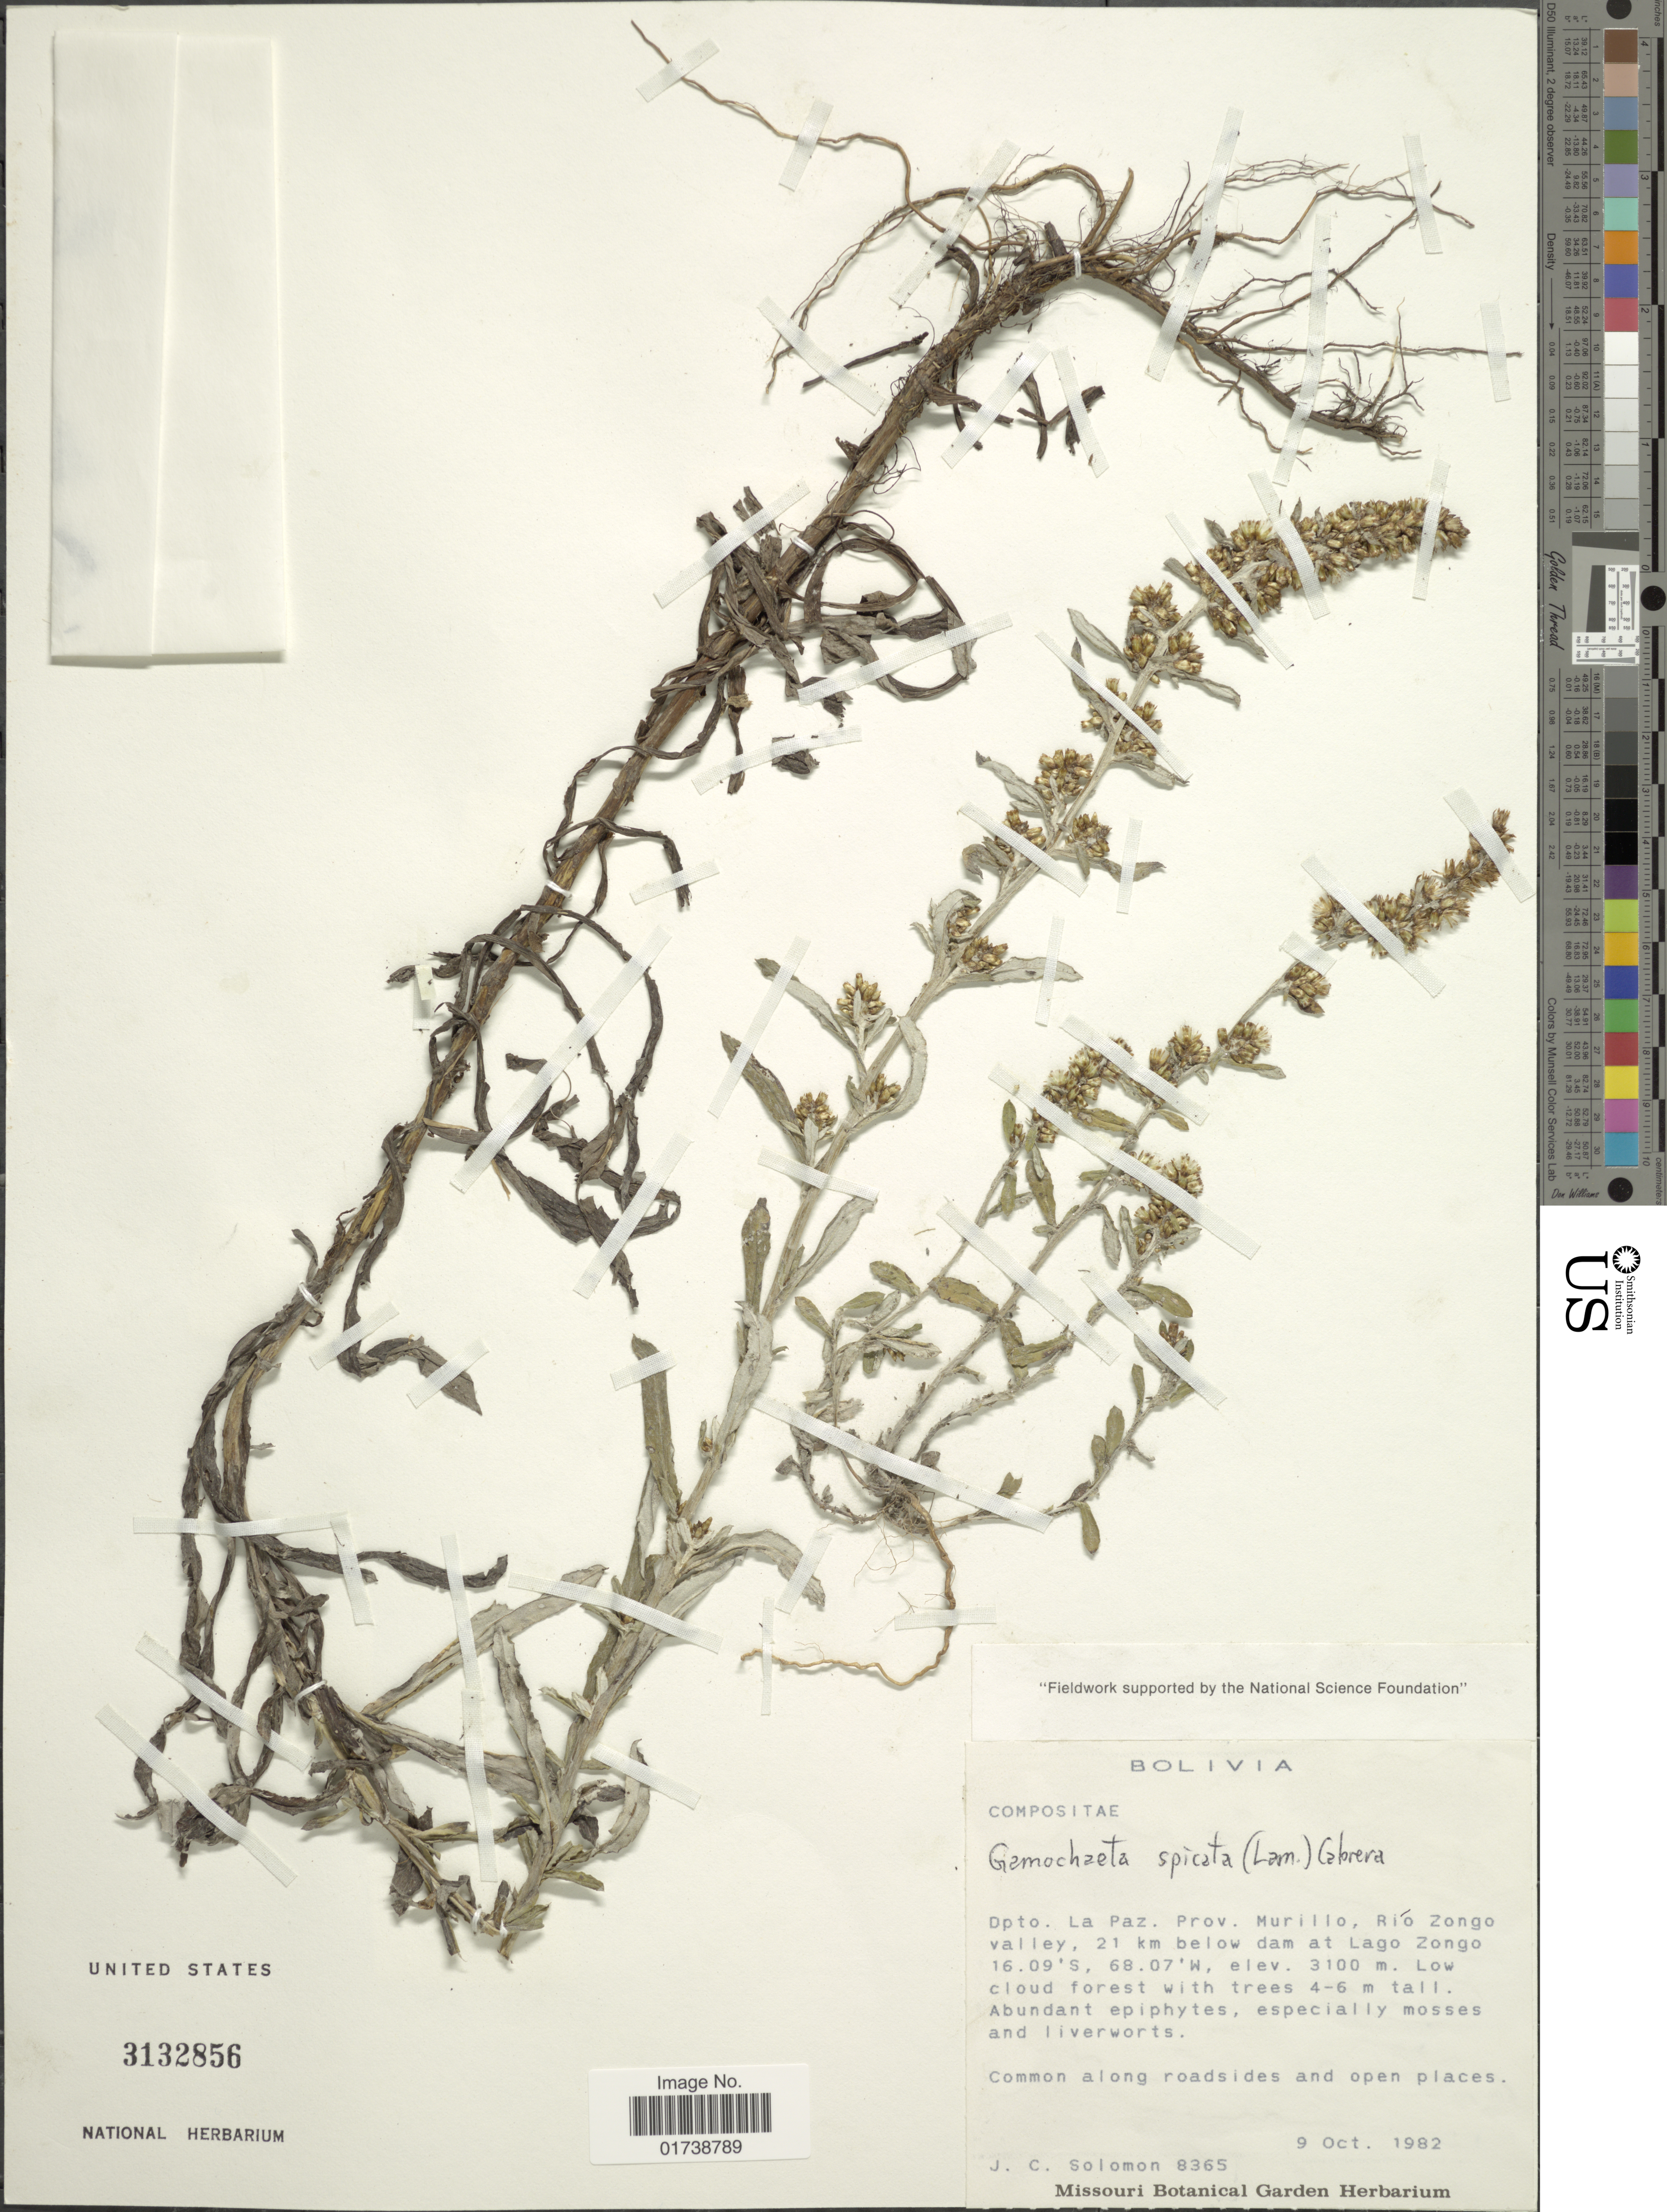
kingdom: Plantae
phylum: Tracheophyta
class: Magnoliopsida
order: Asterales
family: Asteraceae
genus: Gamochaeta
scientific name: Gamochaeta spicata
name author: (Lam.) Cabrera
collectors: J. C. Solomon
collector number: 3656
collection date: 1982-10-09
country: Bolivia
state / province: La Paz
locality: Prov. Murillo, Rio Zongo valley, 21 km below dam at Lago Zongo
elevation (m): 3100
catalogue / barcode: US 3132856